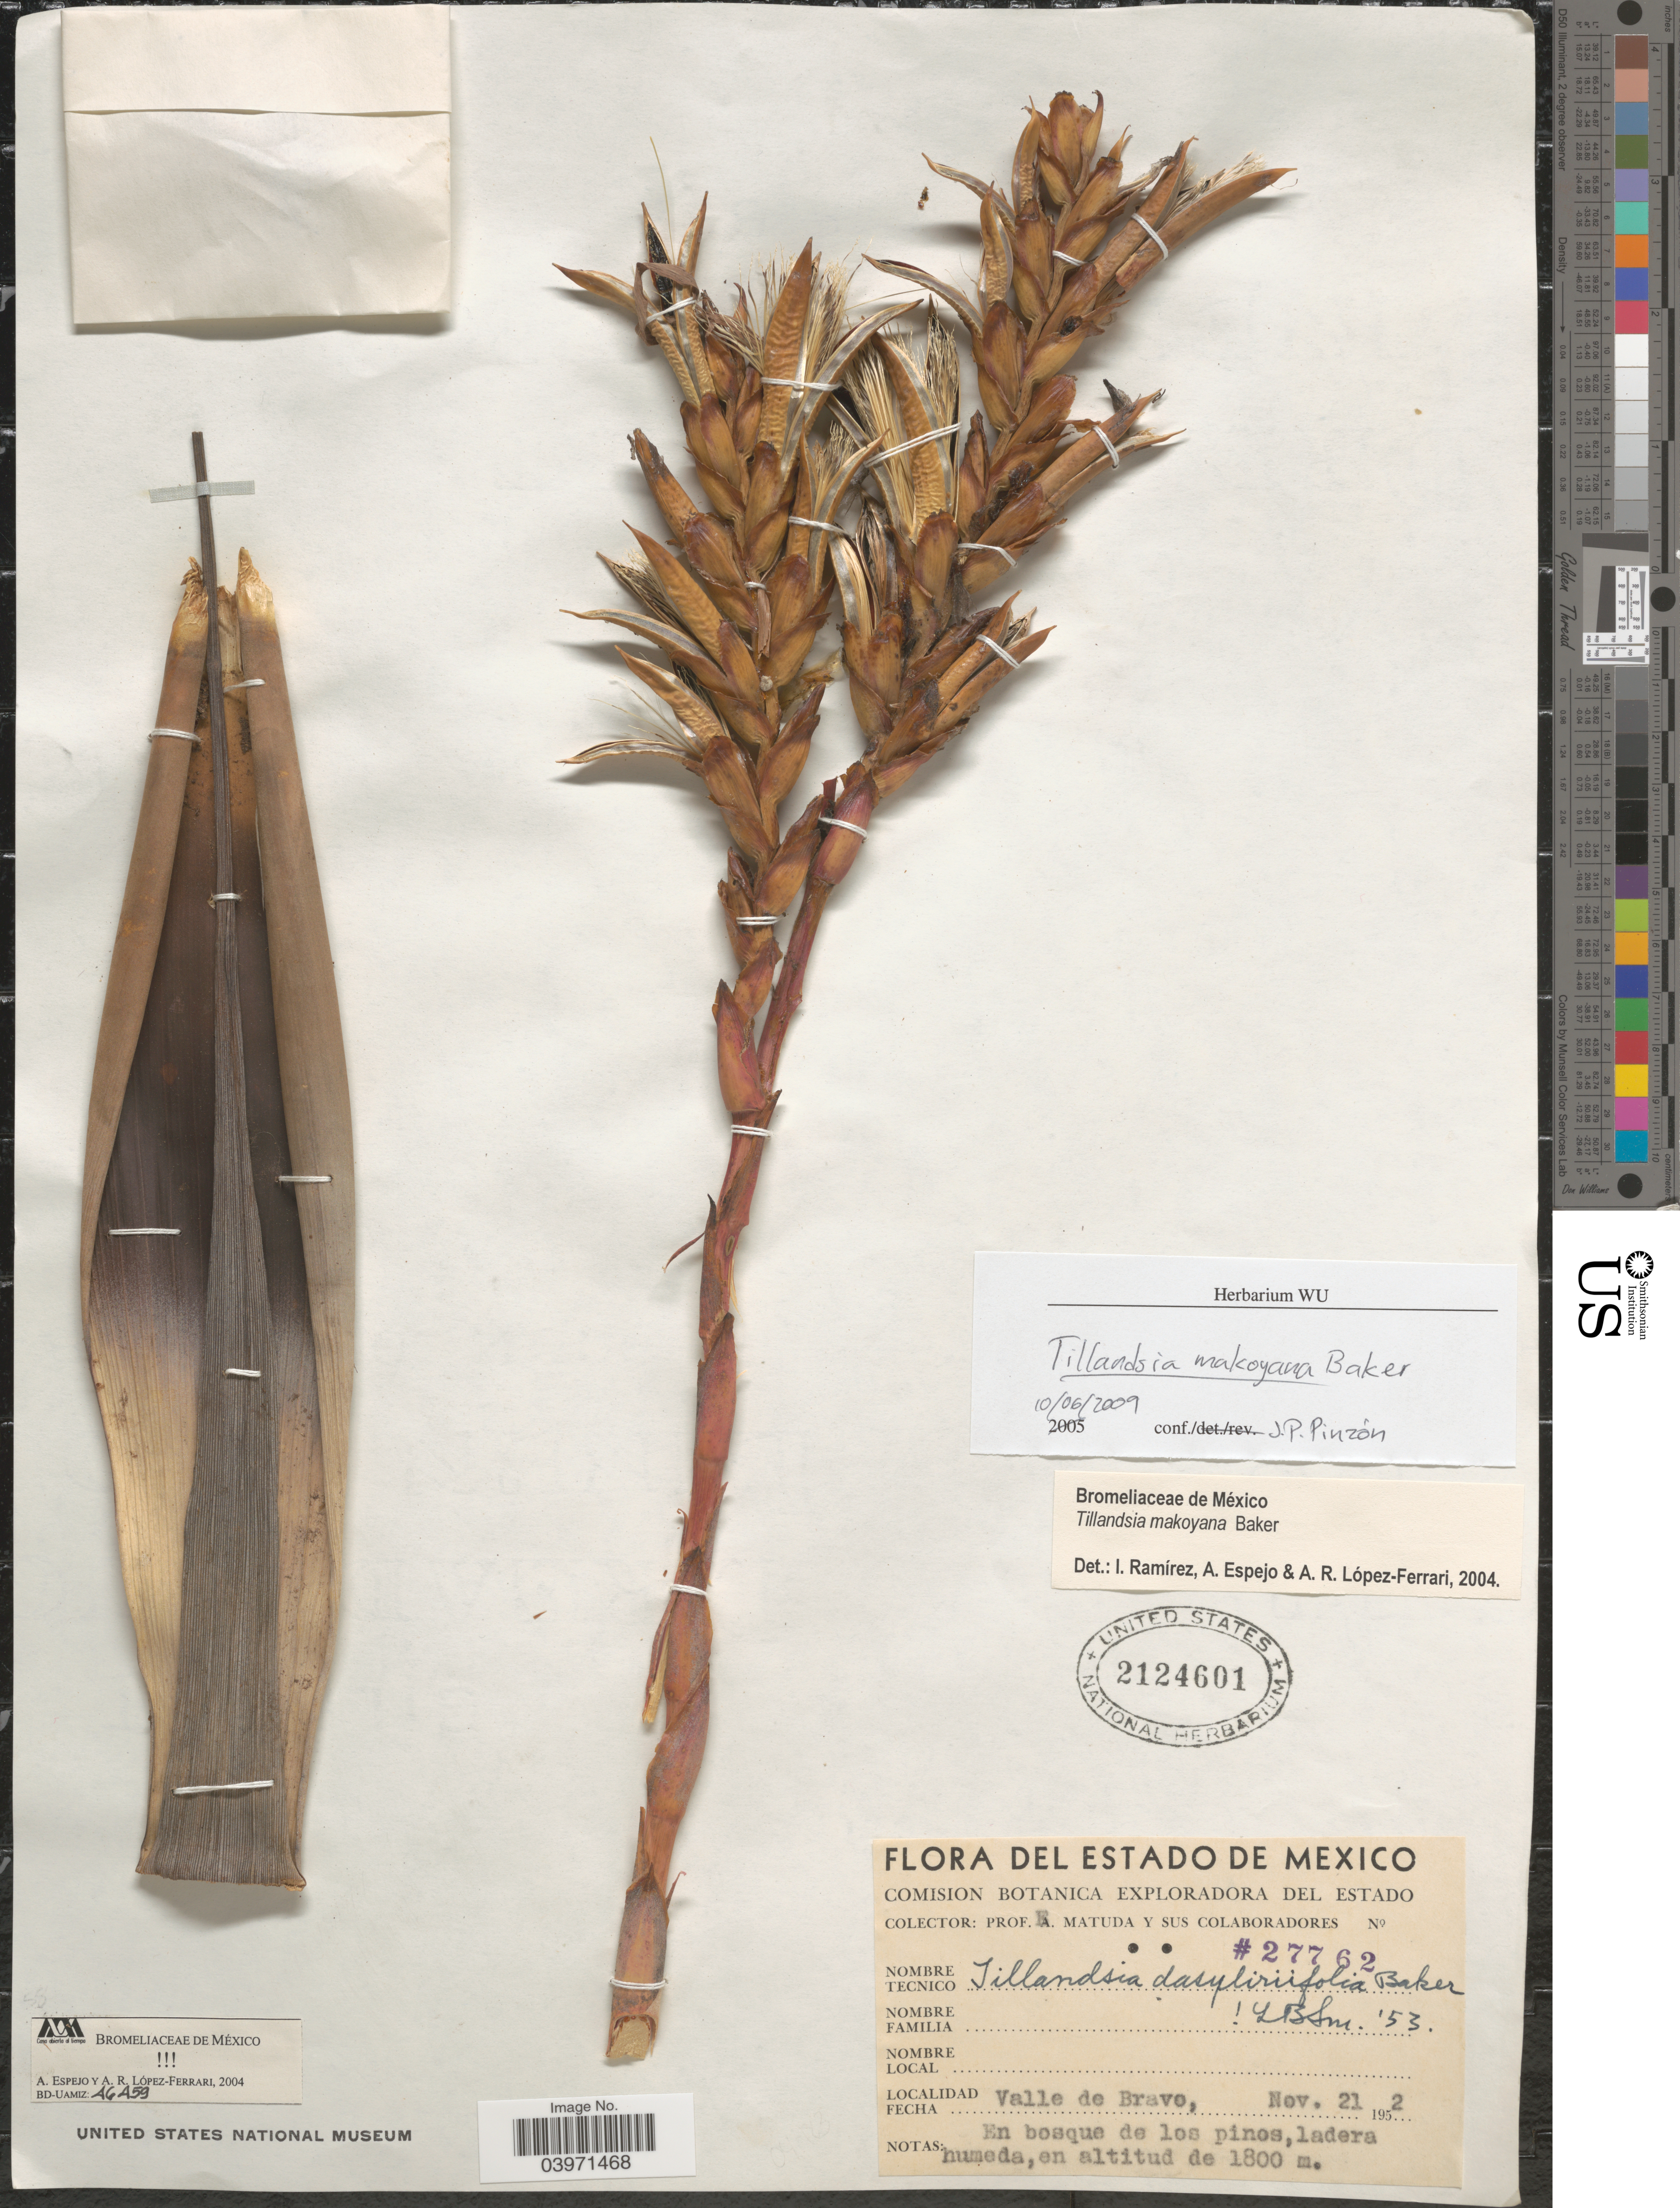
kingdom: Plantae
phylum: Tracheophyta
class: Liliopsida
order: Poales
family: Bromeliaceae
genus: Tillandsia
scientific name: Tillandsia makoyana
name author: Baker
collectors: E. Matuda & Sus Colaboradores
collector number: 27762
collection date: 1952-11-21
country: Mexico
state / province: México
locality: Valle del Bravo.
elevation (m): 1800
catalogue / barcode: US 2124601